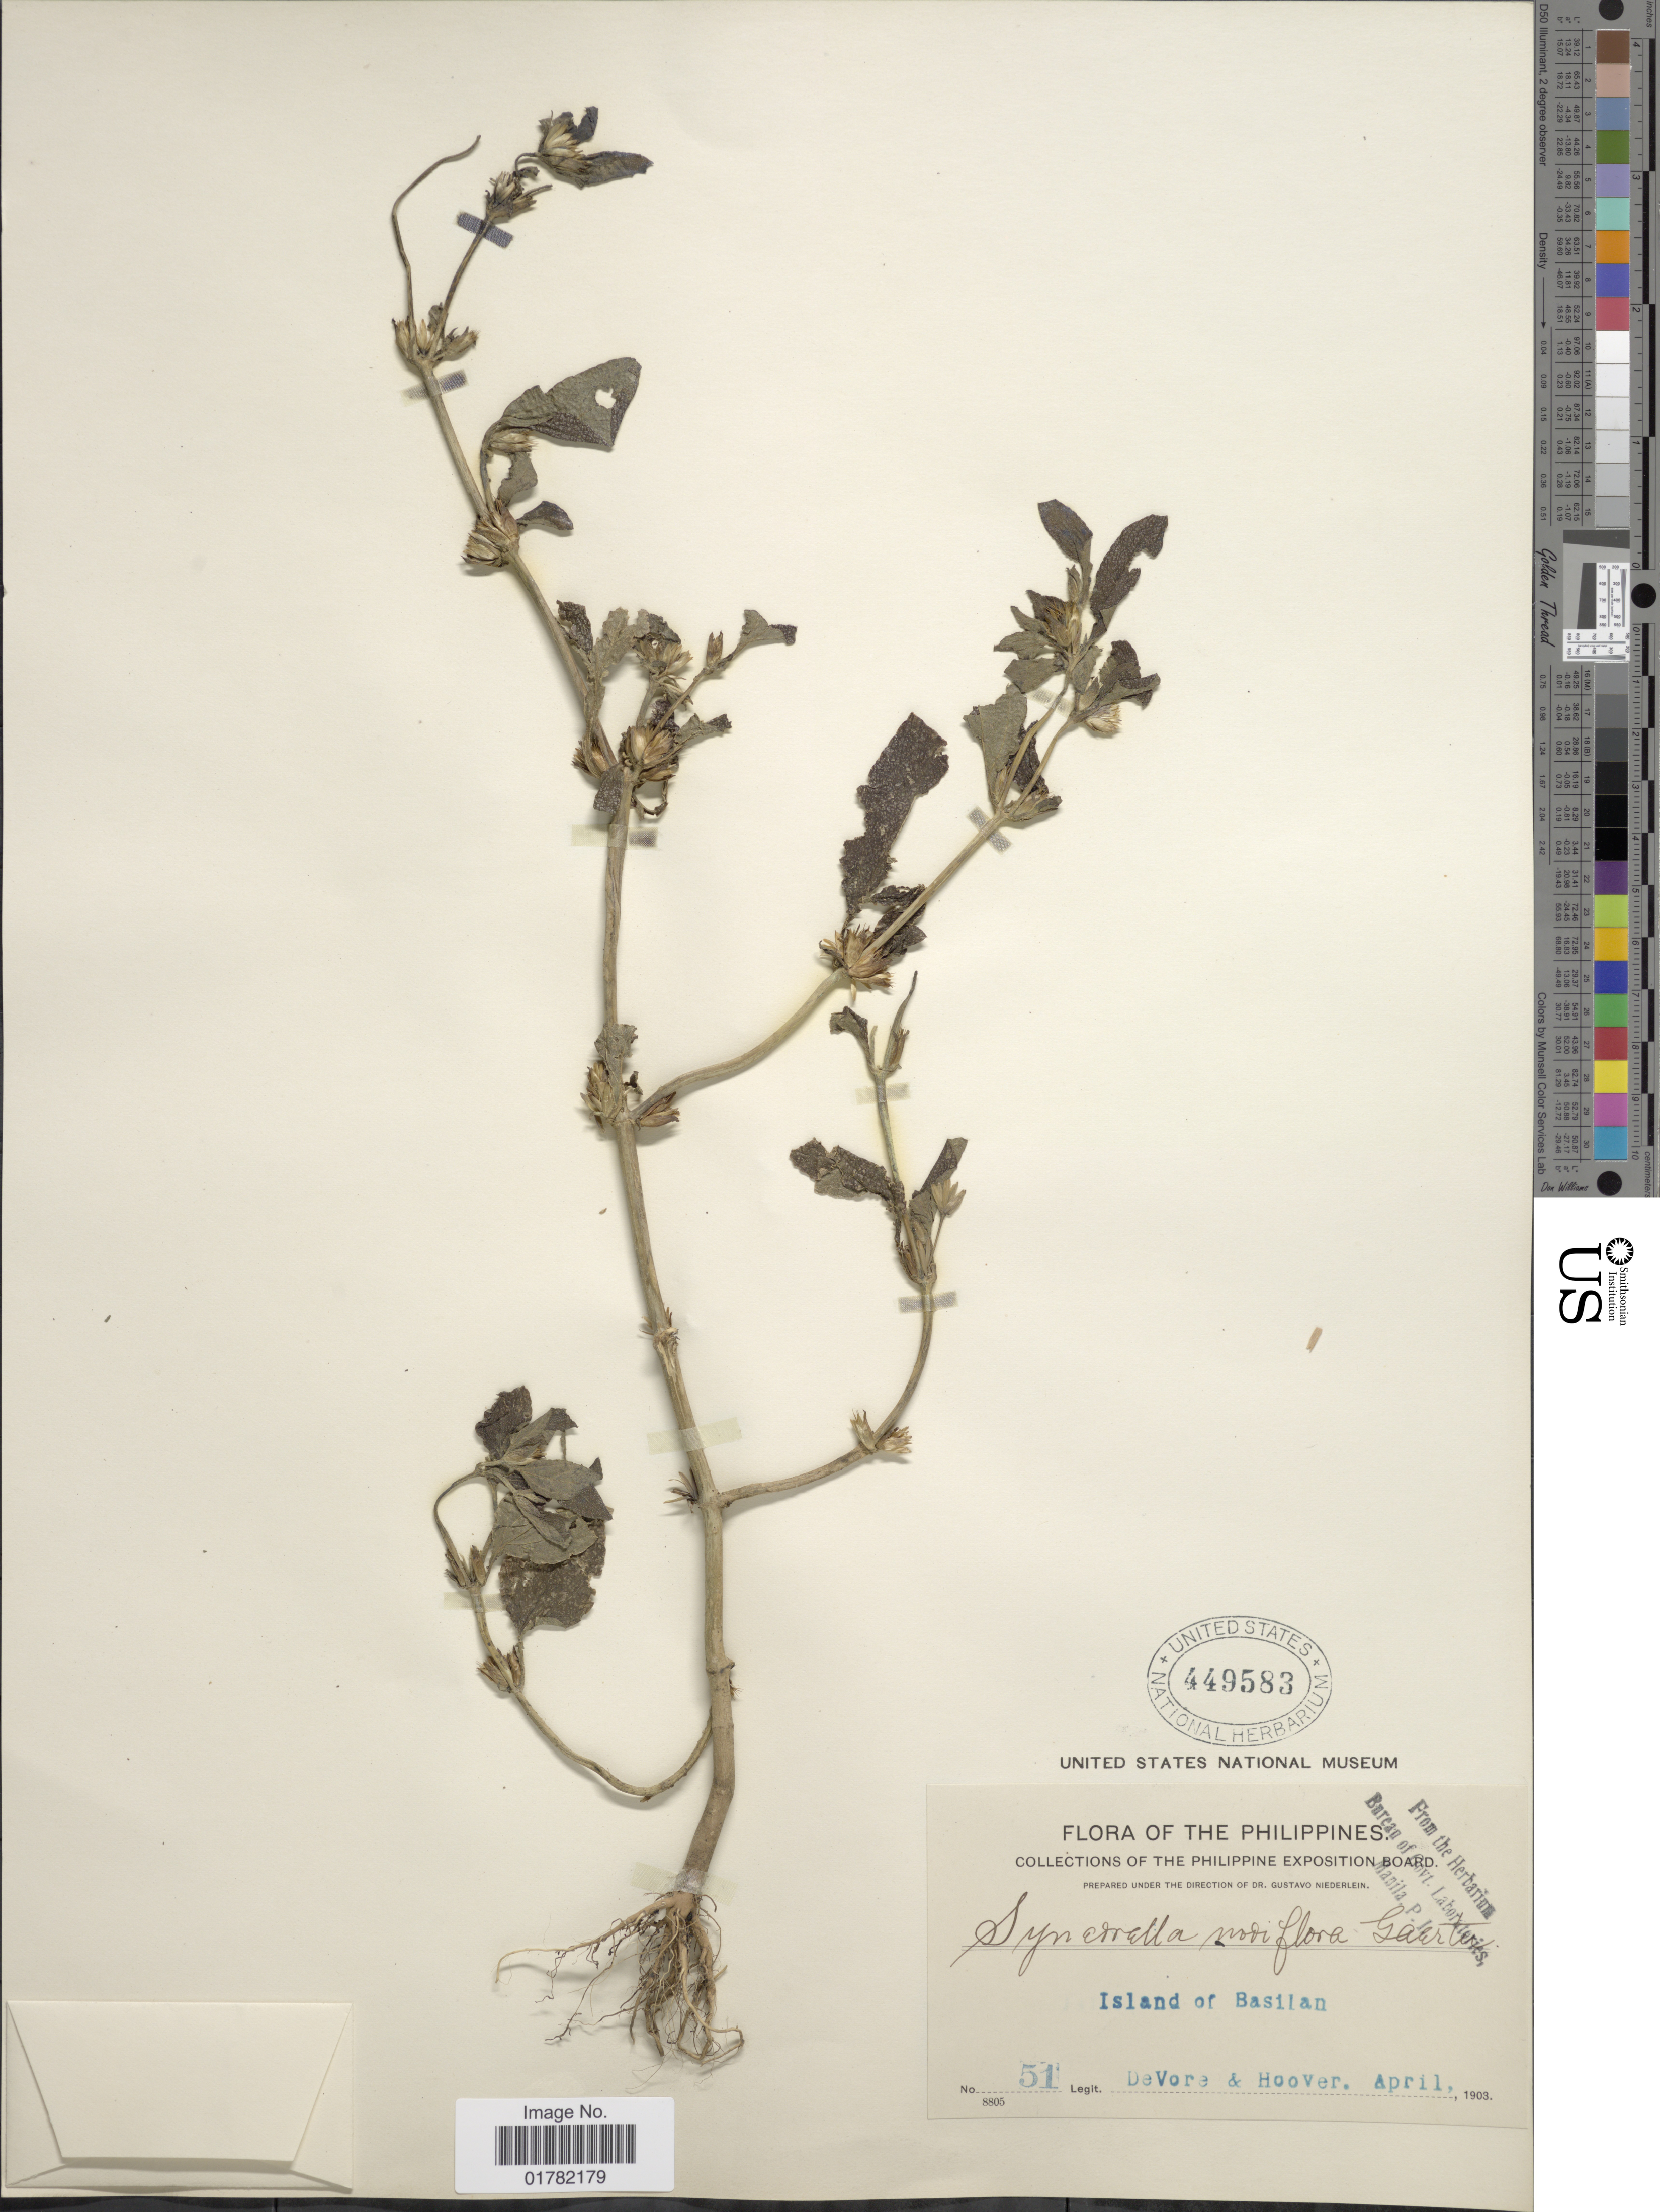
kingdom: Plantae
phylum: Tracheophyta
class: Magnoliopsida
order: Asterales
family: Asteraceae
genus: Synedrella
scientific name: Synedrella nodiflora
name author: (L.) Gaertn.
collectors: -. DeVore & -- Hoover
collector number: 51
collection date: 1903-04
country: Philippines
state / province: Muslim Mindanao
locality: Island of Nasilan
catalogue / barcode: US 449583